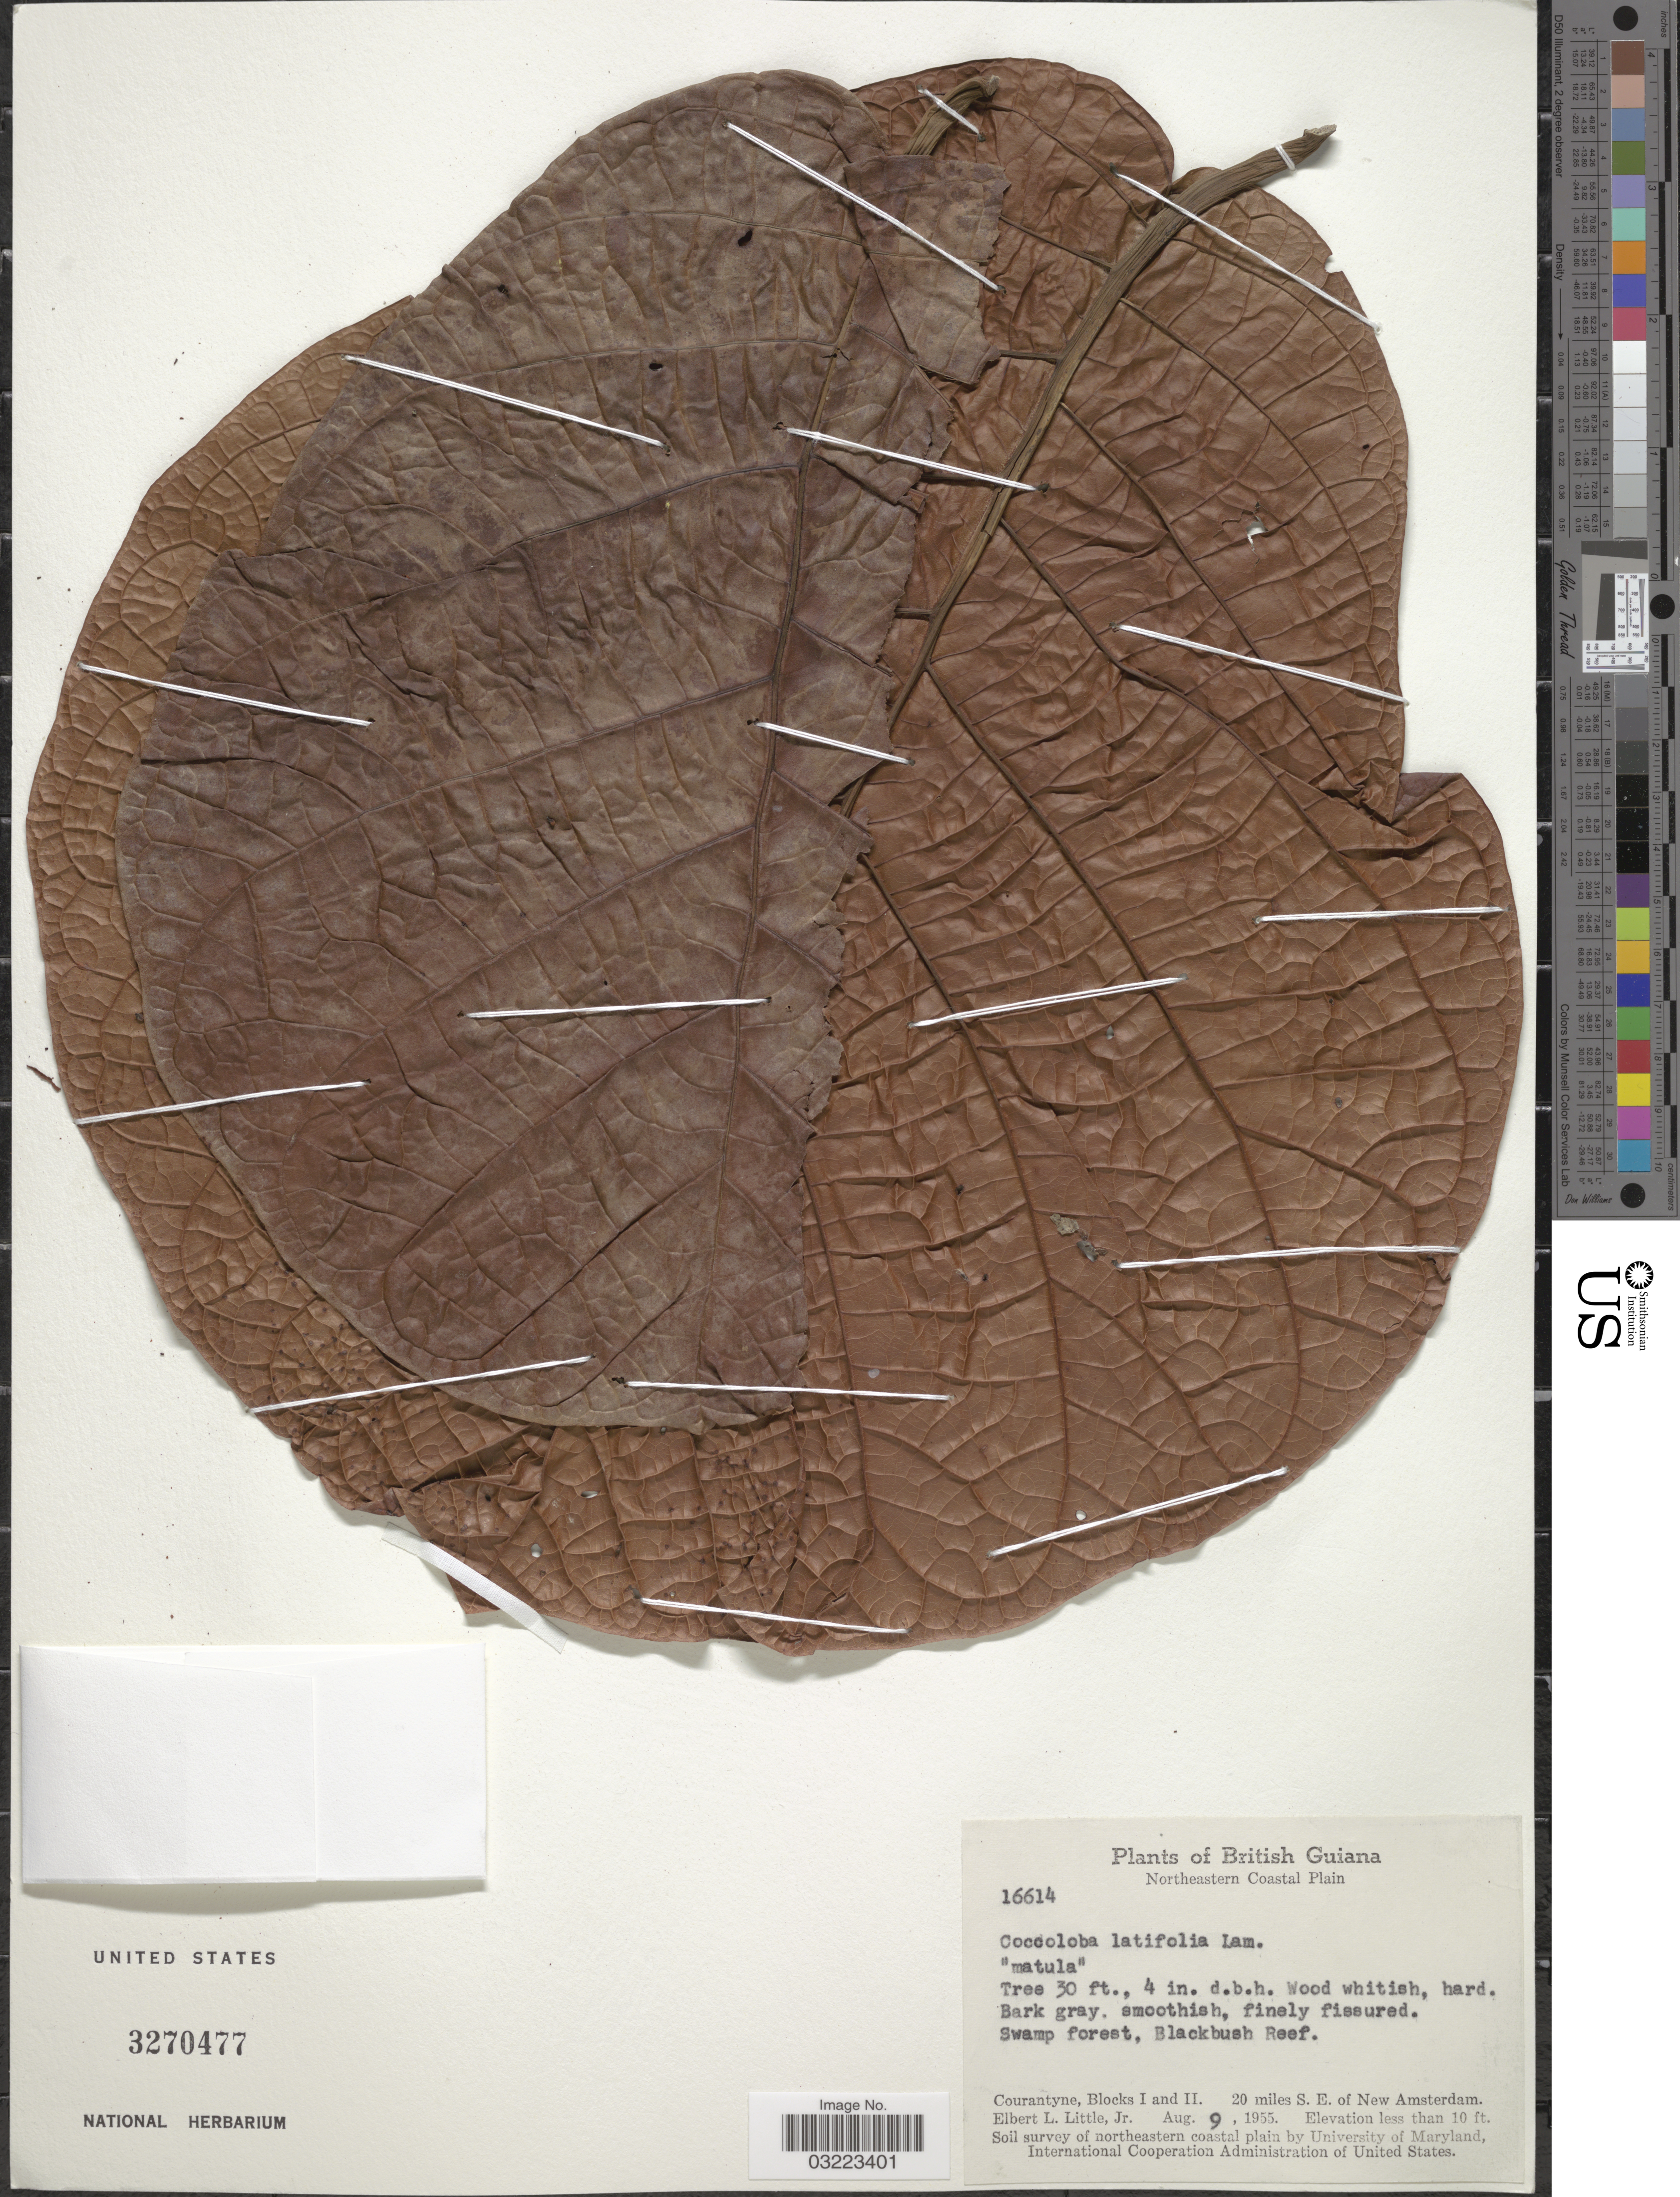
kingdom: Plantae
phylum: Tracheophyta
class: Magnoliopsida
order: Caryophyllales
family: Polygonaceae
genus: Coccoloba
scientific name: Coccoloba latifolia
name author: Lam.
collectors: E. L. Little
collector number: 16614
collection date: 1955-08-09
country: Guyana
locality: British Guiana. Northeastern Coastal Plain. Courantyne, Blocks I and II. 20 miles S. E. of New Amsterdam.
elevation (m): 3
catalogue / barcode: US 3270477